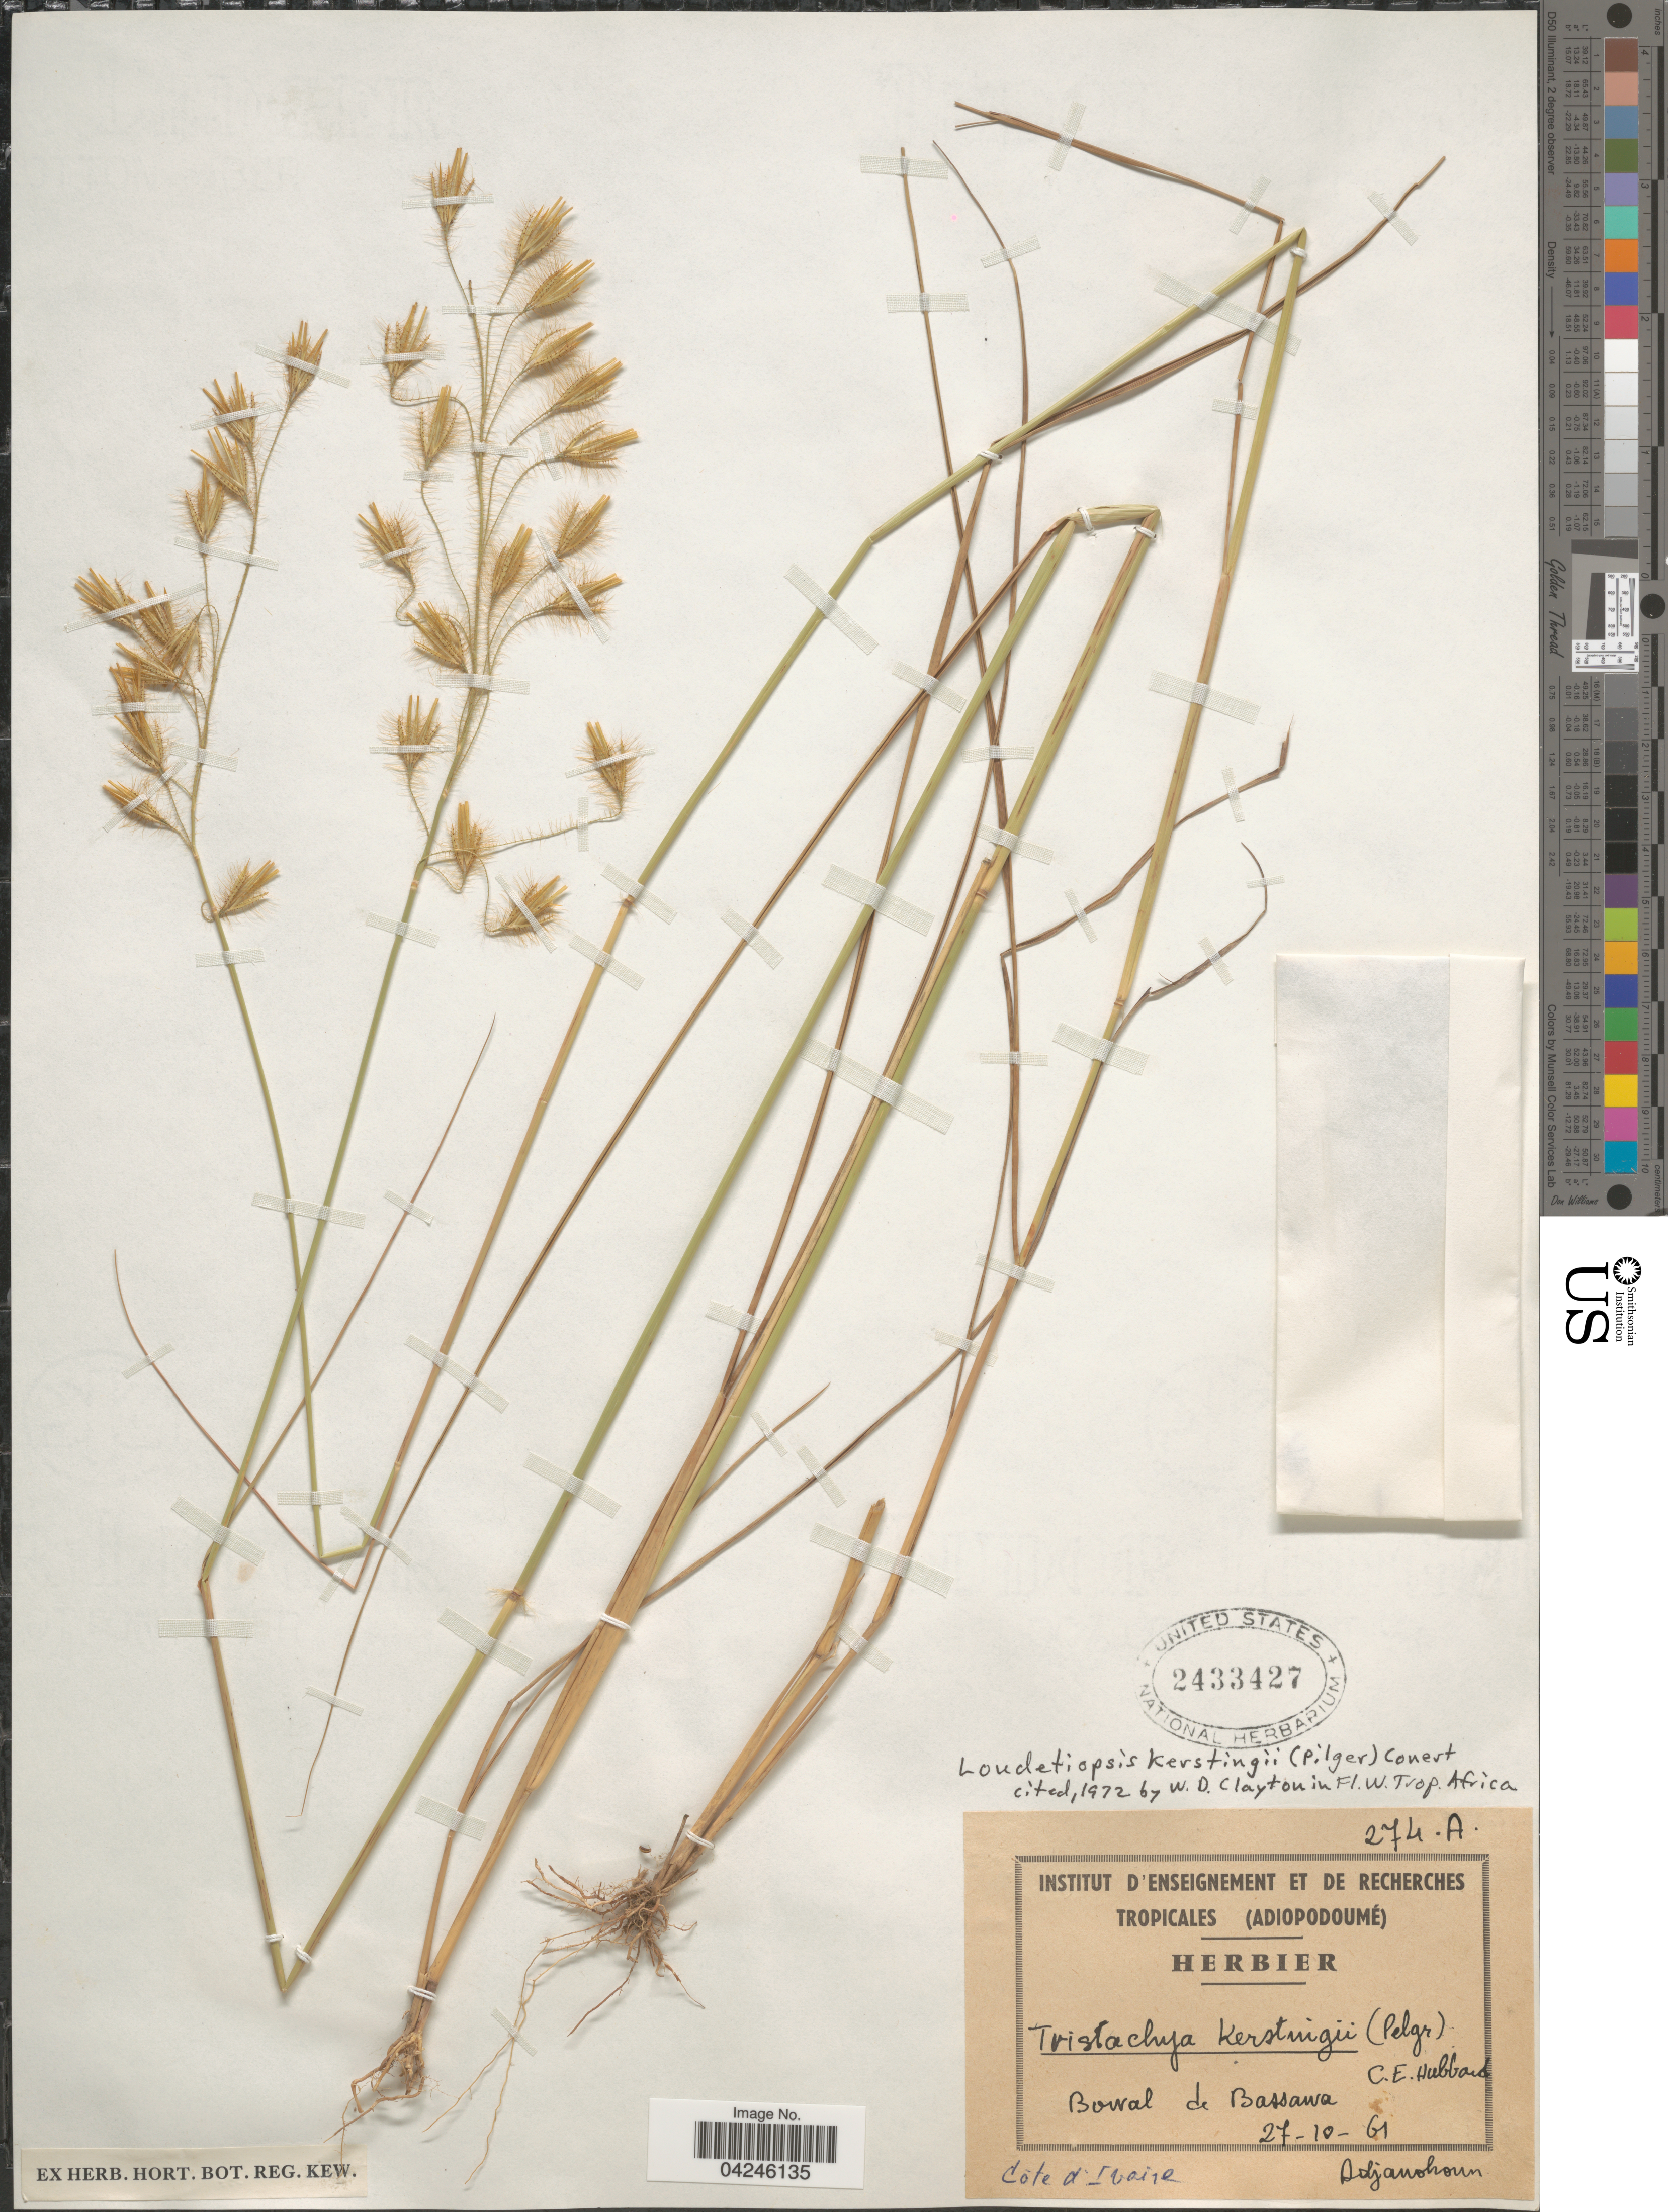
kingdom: Plantae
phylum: Tracheophyta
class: Liliopsida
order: Poales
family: Poaceae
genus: Loudetiopsis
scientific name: Loudetiopsis kerstingii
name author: (Pilg.) Conert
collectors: Adjanohoun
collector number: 274A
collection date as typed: Transcribed d/m/y: 27/10/61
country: Ivory Coast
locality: Boizra de Bassawa. Cóte d'Ivoire.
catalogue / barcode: US 2433427